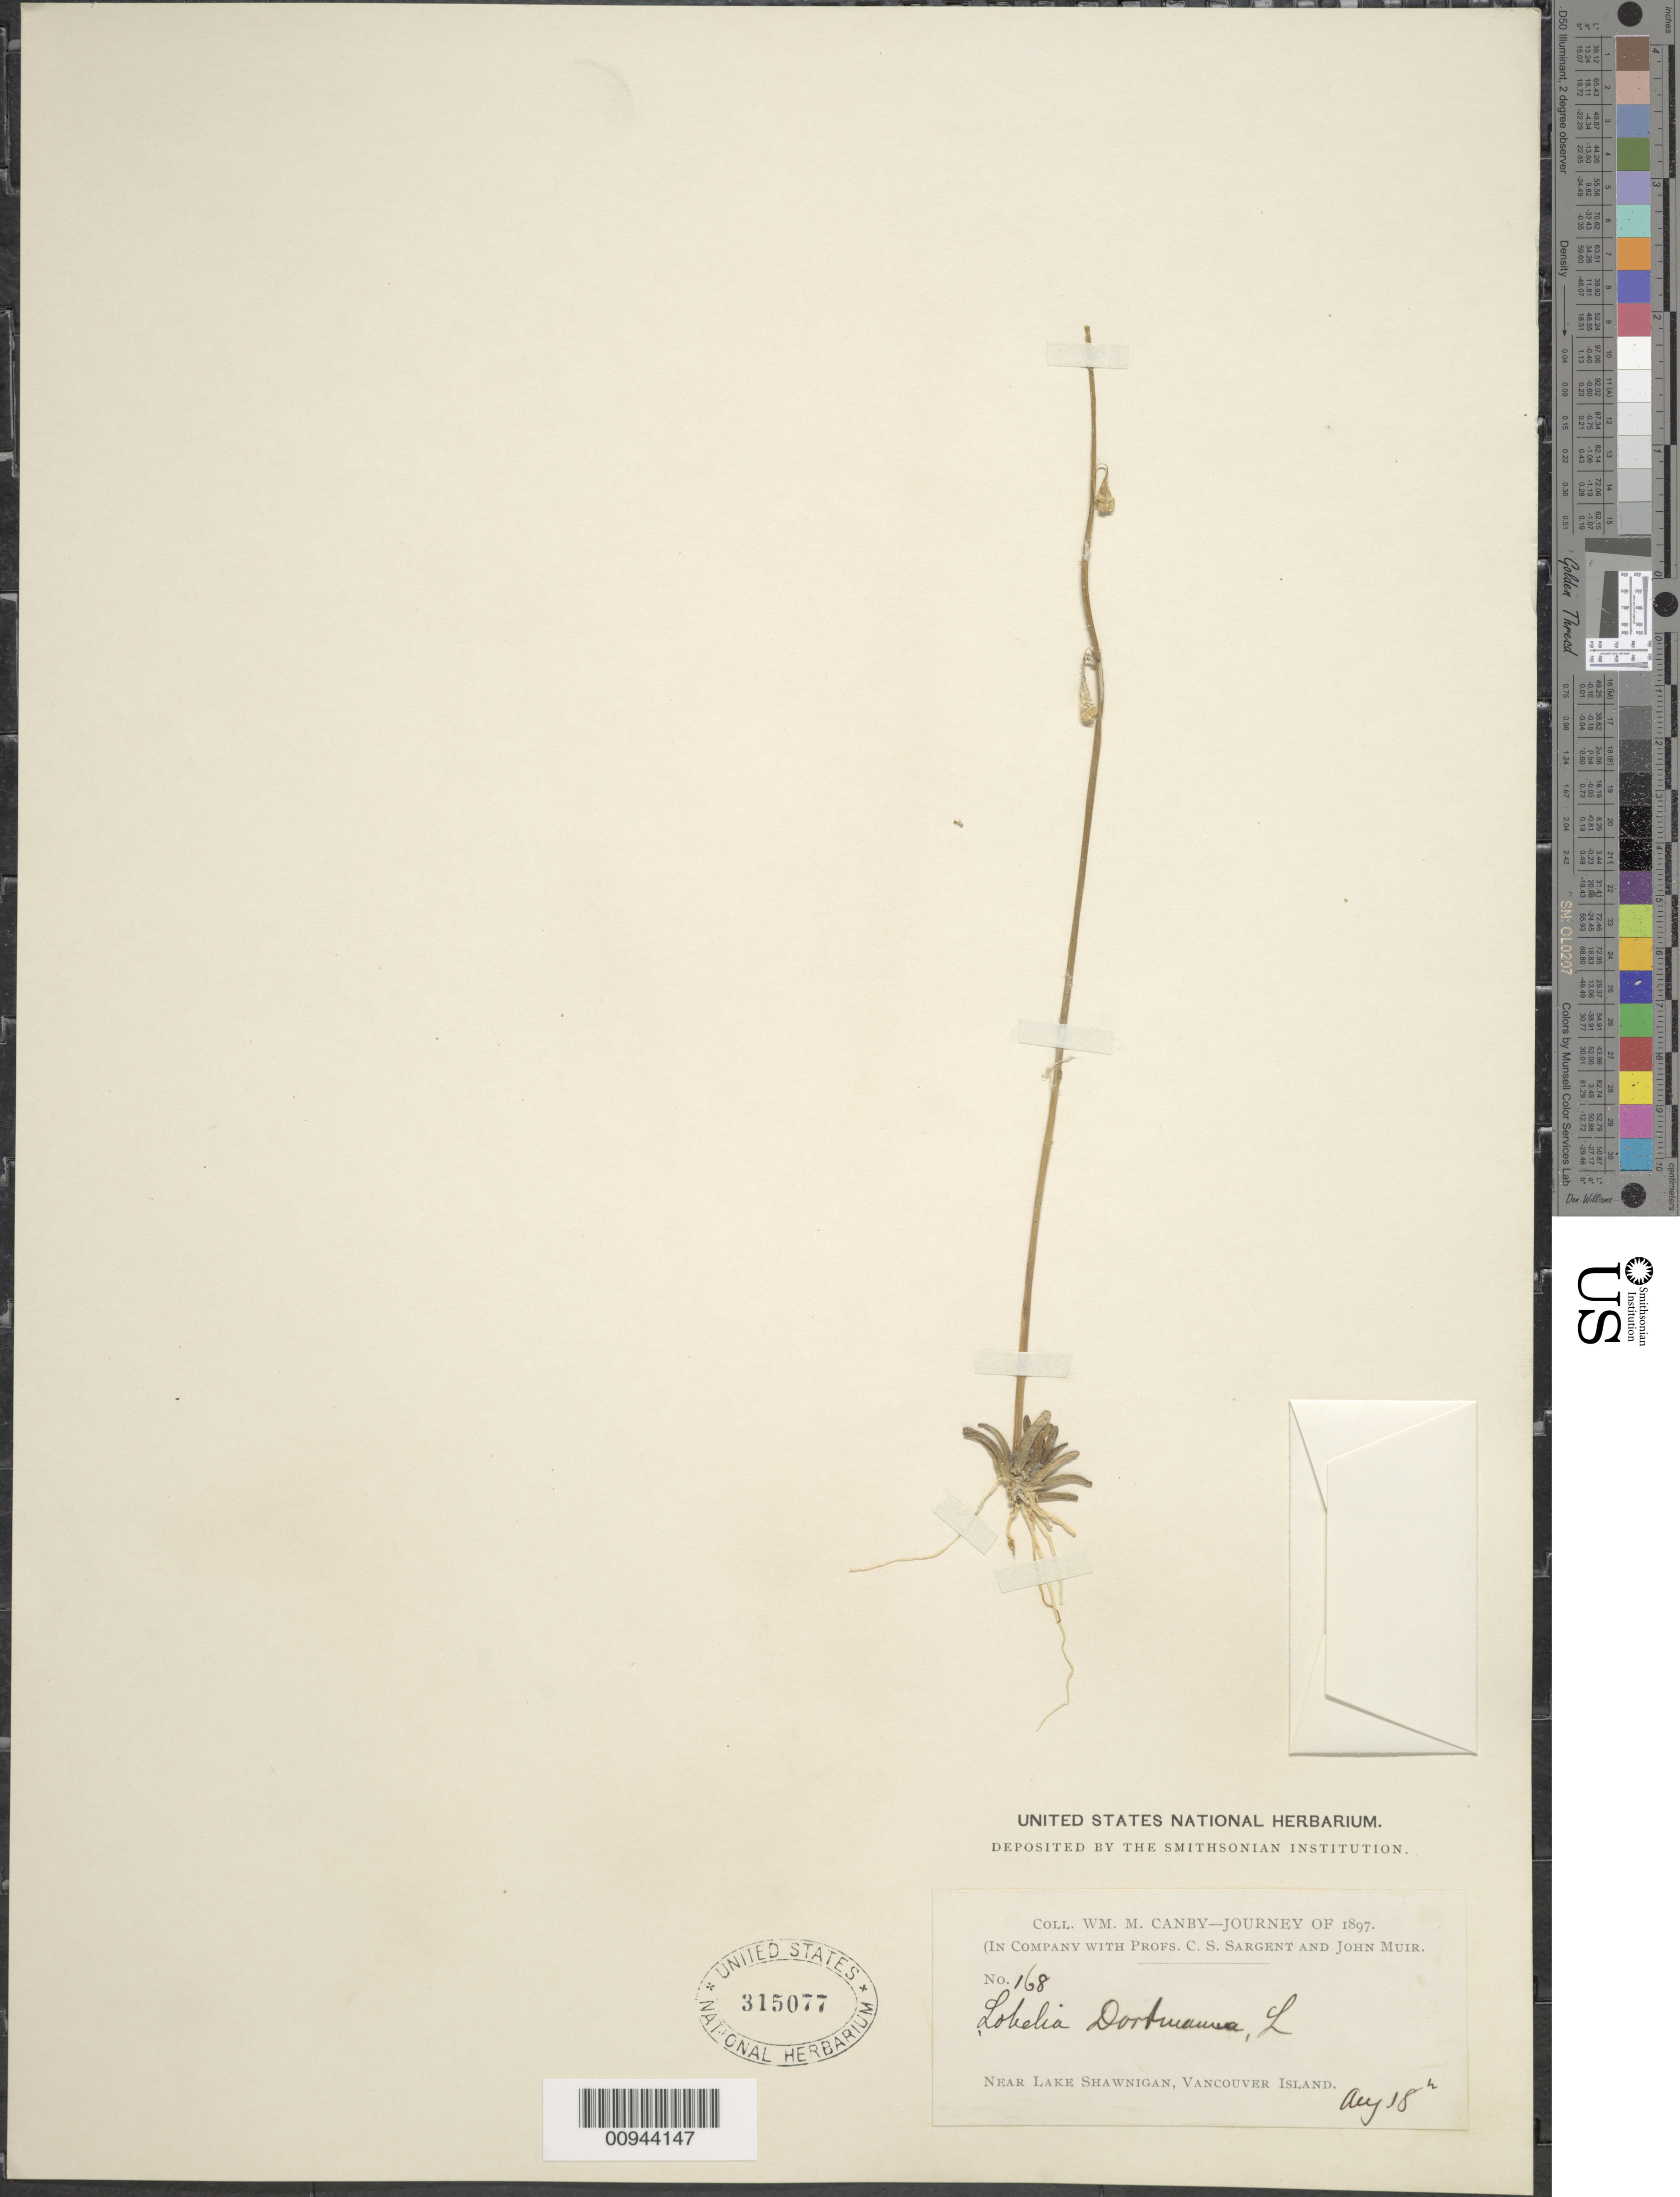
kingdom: Plantae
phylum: Tracheophyta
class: Magnoliopsida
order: Asterales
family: Campanulaceae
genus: Lobelia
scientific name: Lobelia dortmanna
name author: L.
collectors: W. M. Canby, C. S. Sargent & J. Muir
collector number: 168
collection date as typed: Aug 18 1897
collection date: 1897-08-18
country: Canada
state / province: British Columbia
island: Vancouver Island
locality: Lake Shawnigan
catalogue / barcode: US 315077